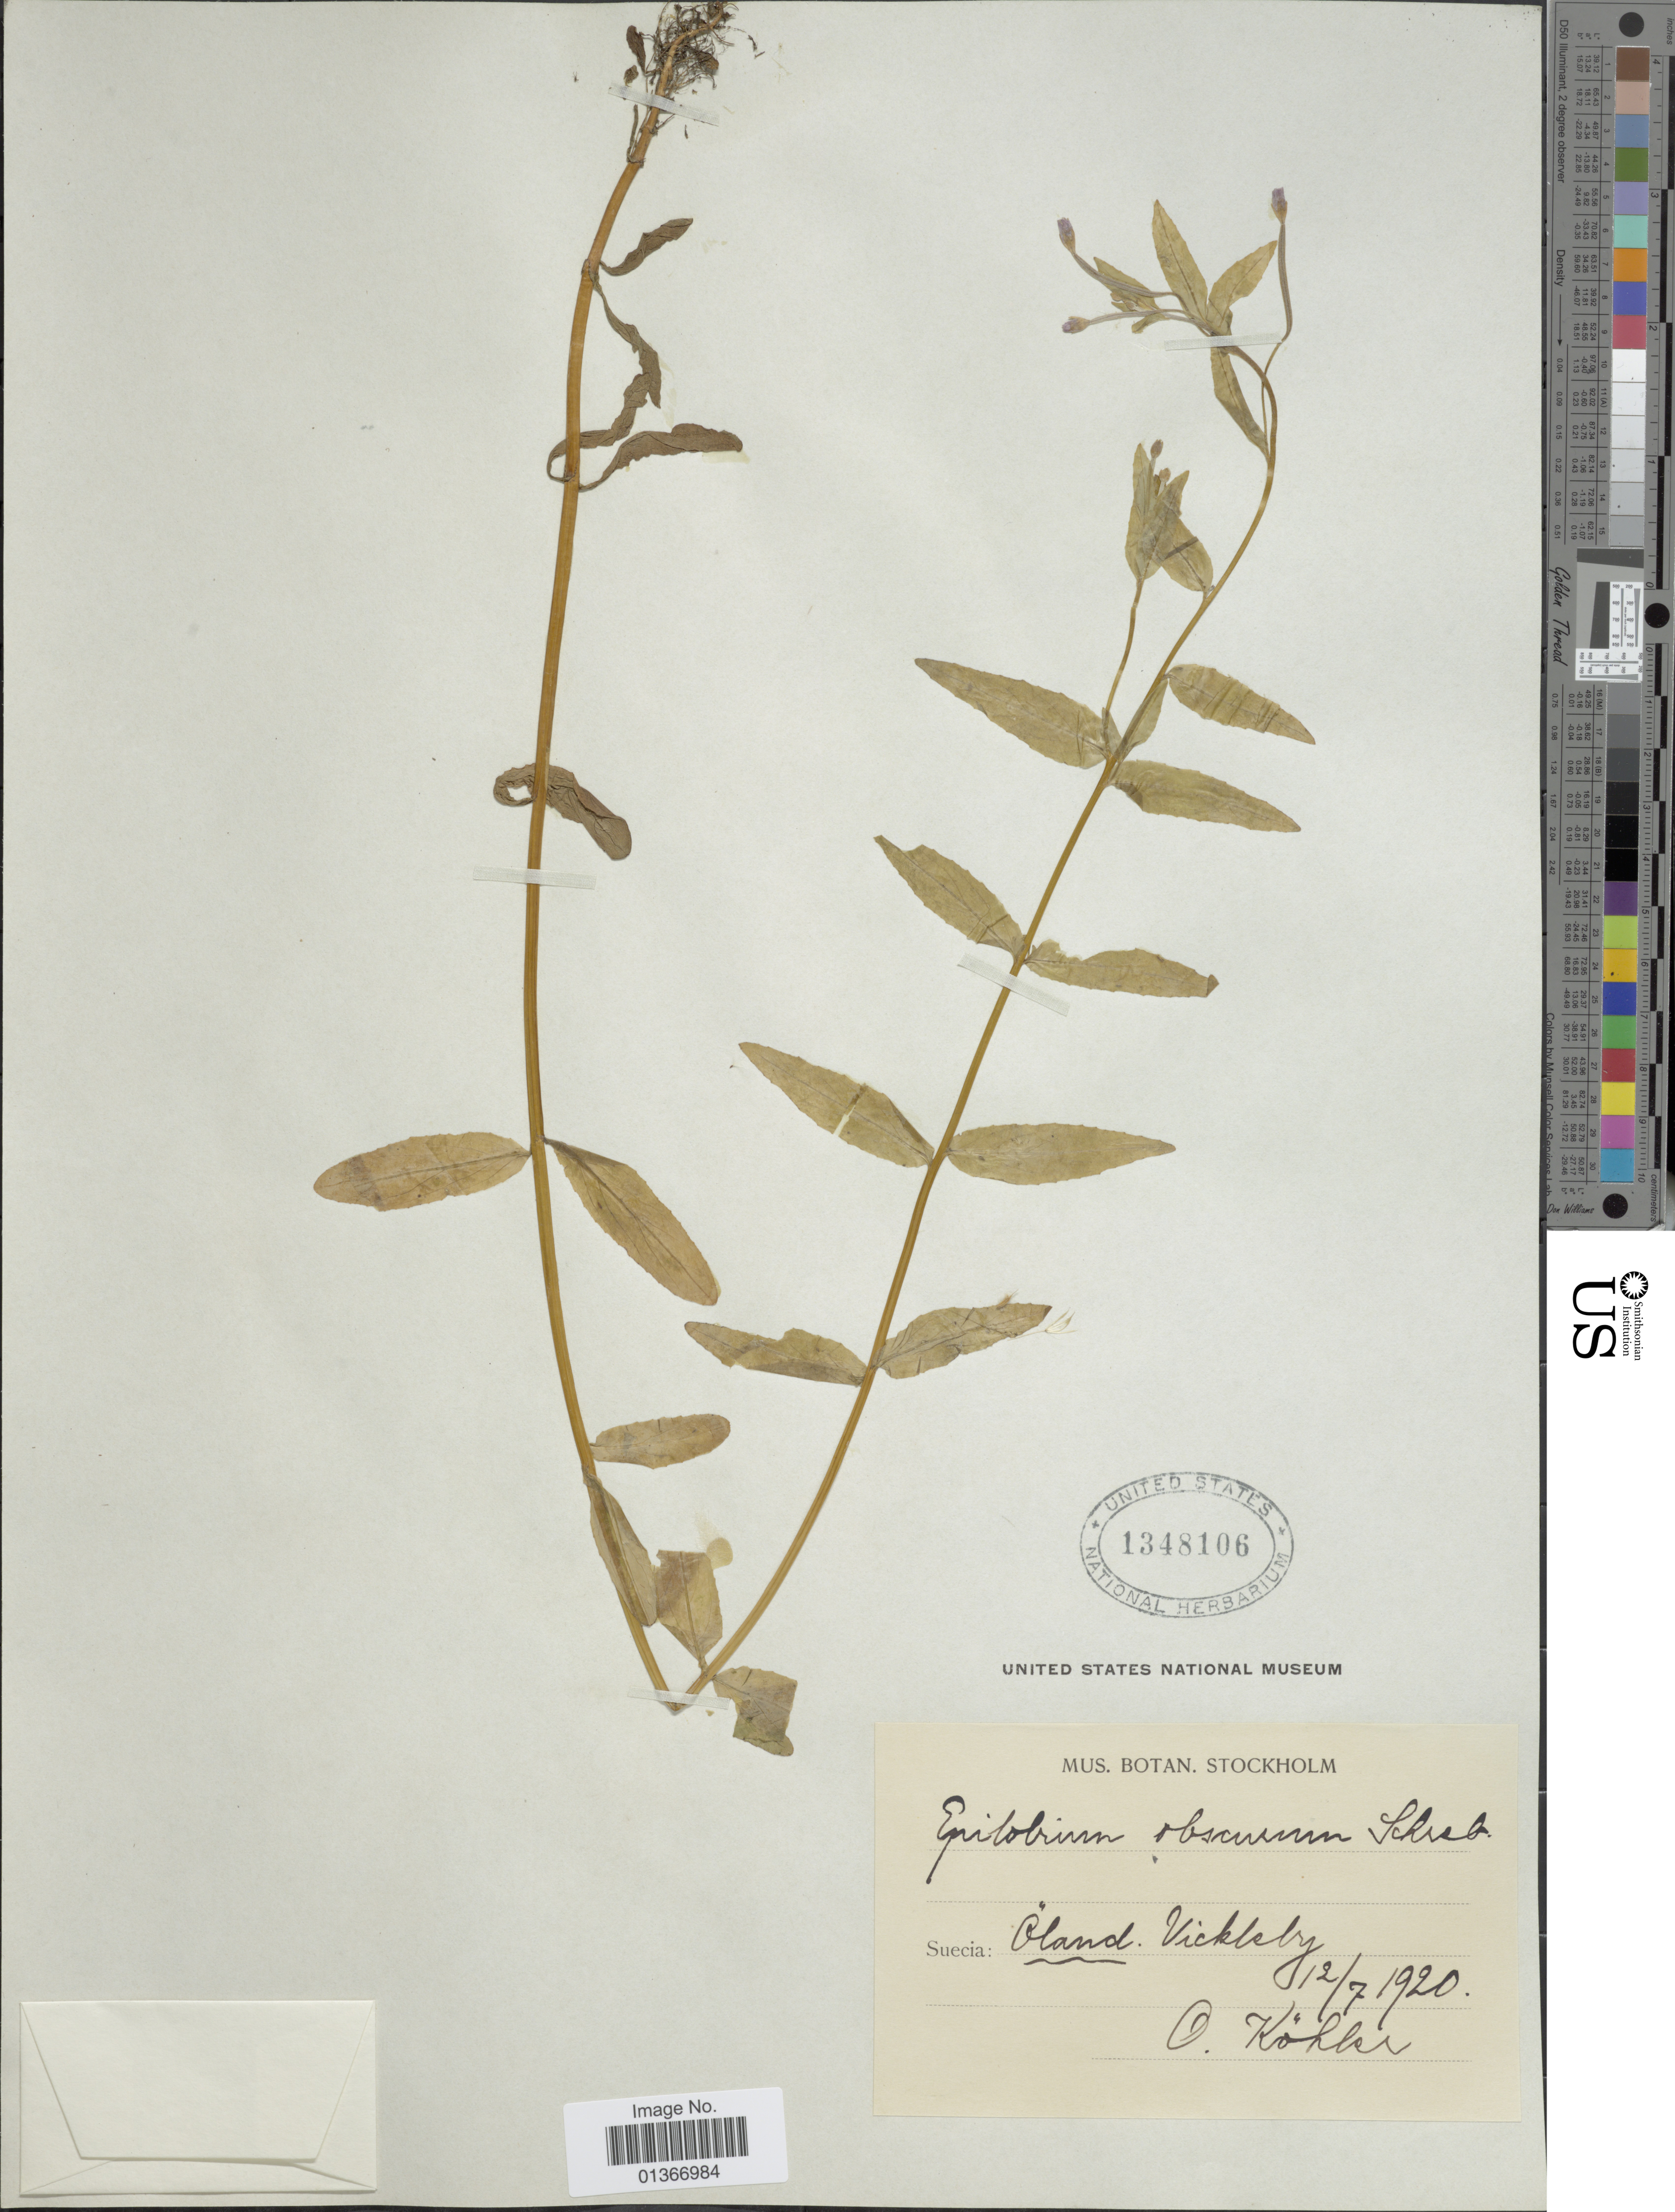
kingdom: Plantae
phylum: Tracheophyta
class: Magnoliopsida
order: Myrtales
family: Onagraceae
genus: Epilobium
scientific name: Epilobium obscurum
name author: Schreb.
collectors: O. Köhler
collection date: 1920-07-12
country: Sweden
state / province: Kalmar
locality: Öland. Vickleby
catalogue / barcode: US 1348106